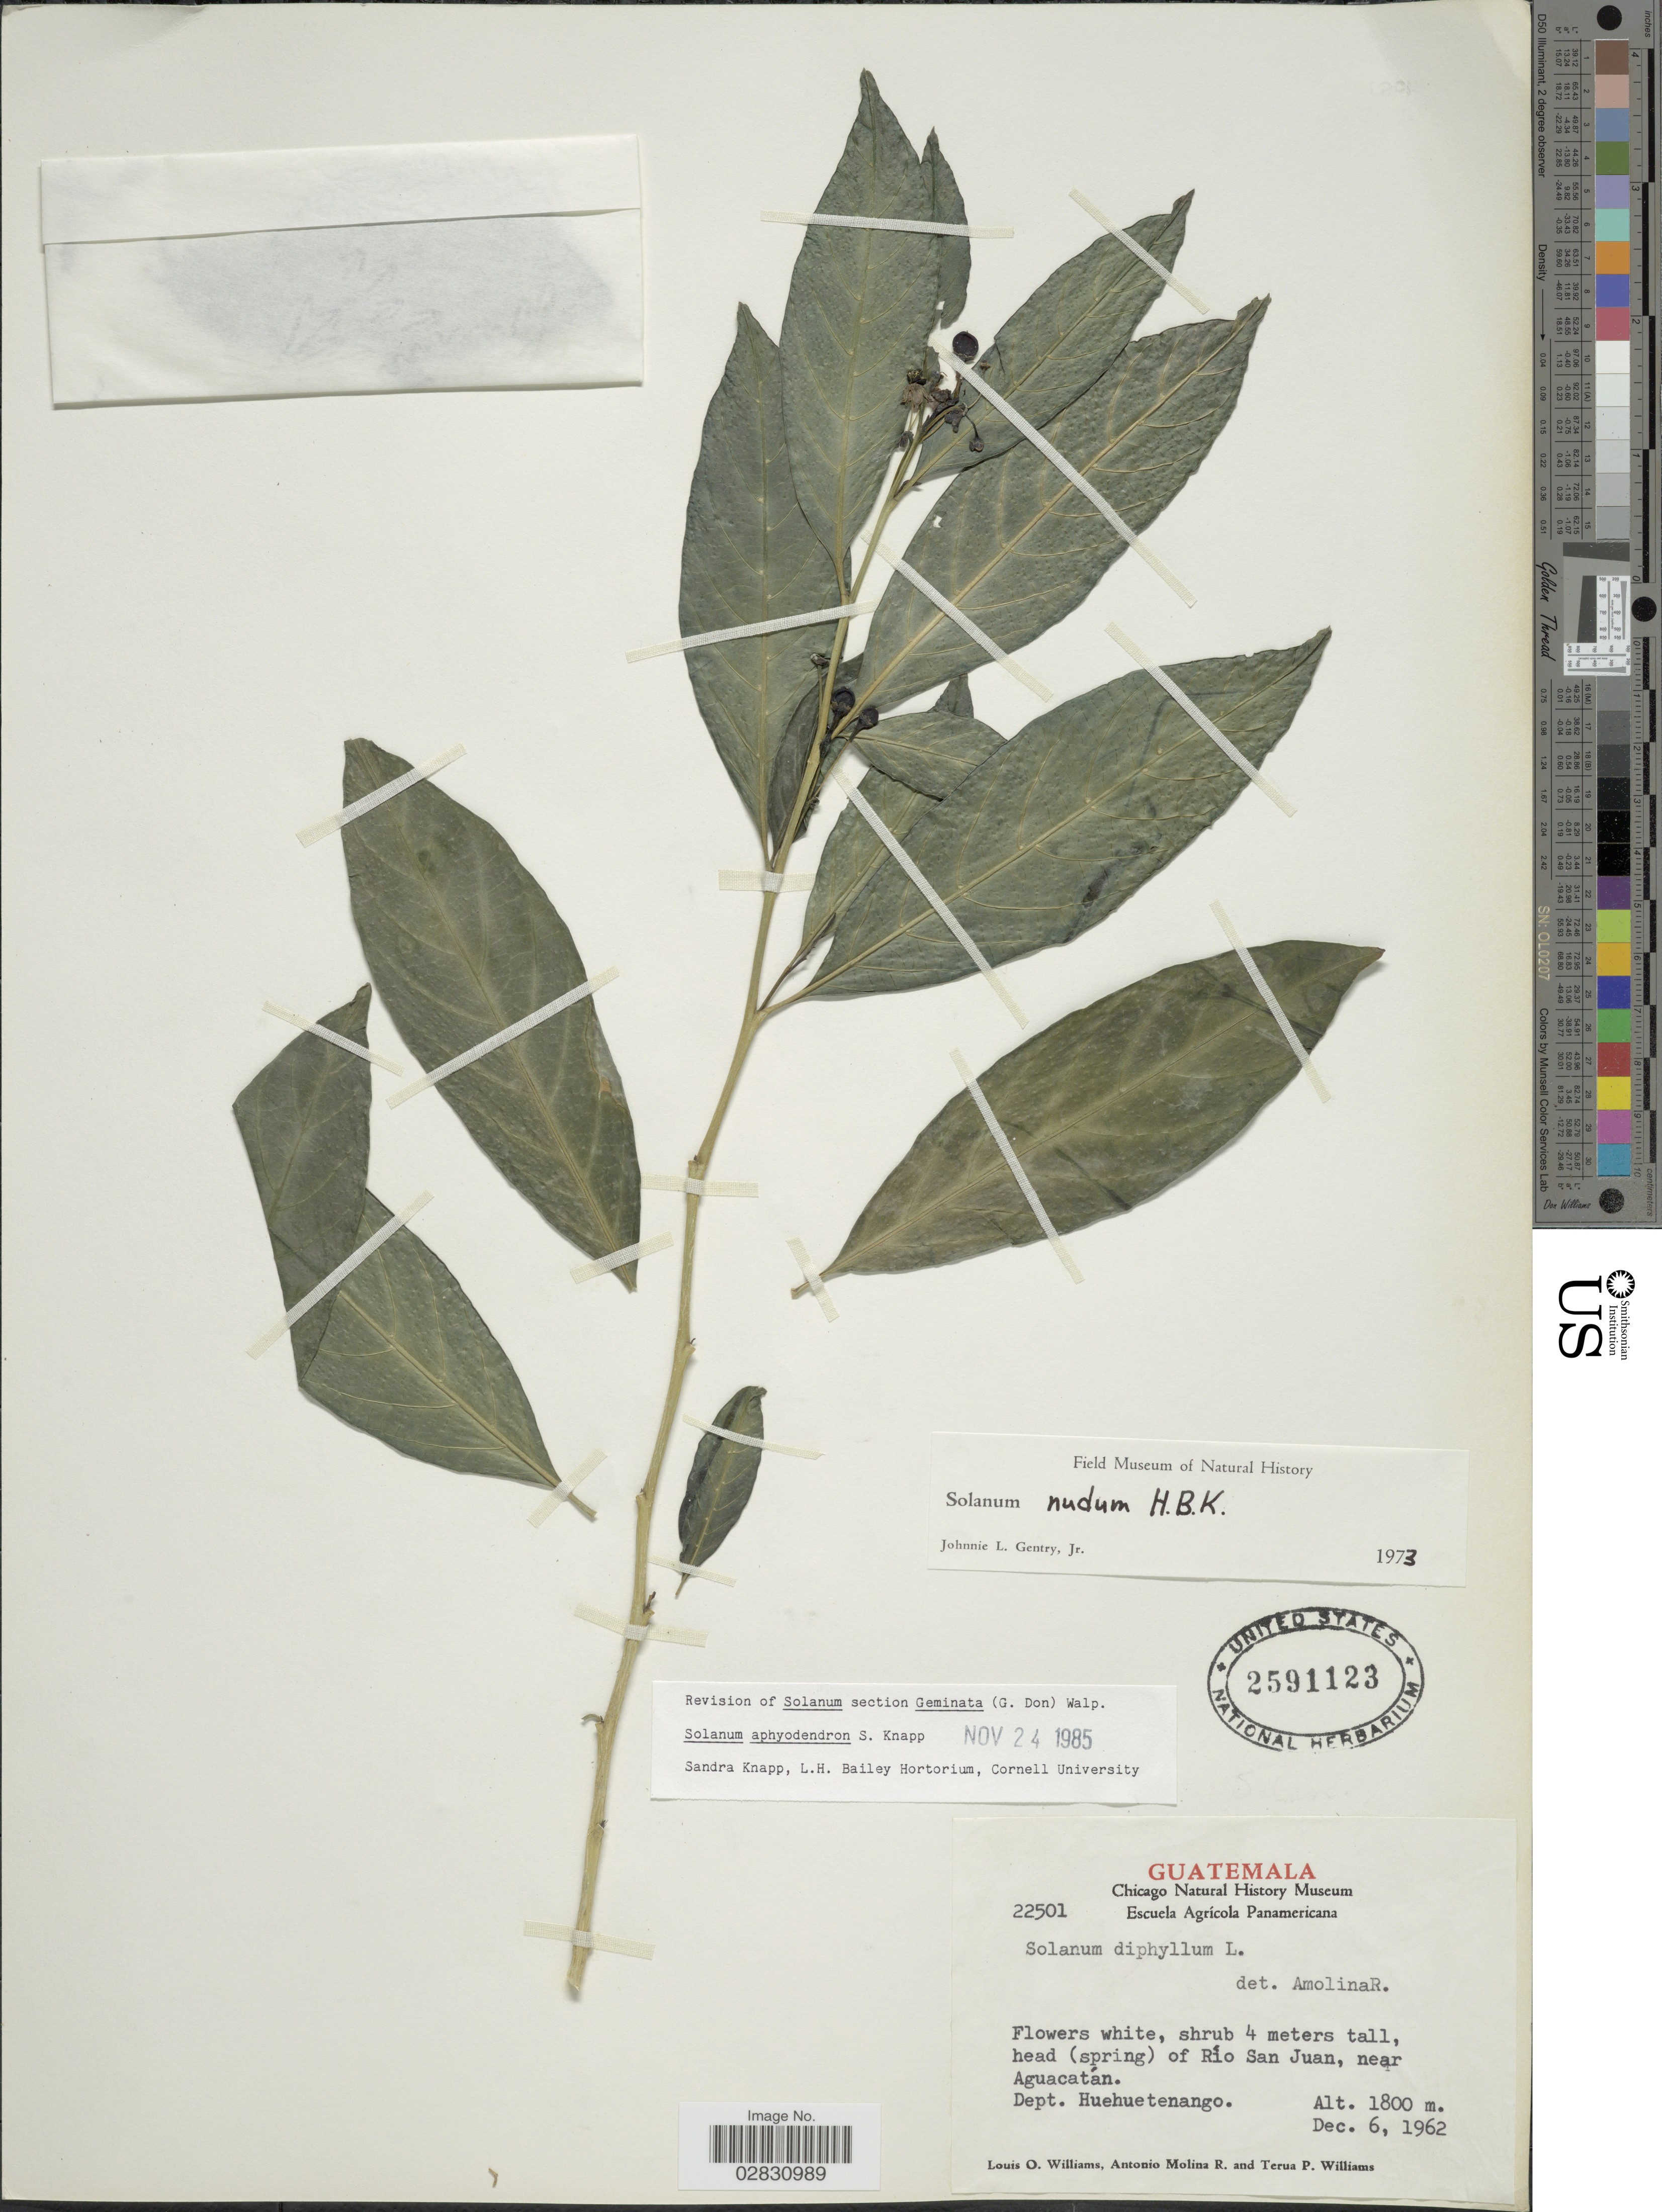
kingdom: Plantae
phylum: Tracheophyta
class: Magnoliopsida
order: Solanales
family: Solanaceae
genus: Solanum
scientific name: Solanum aphyodendron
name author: S. Knapp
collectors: L. O. Williams, A. Molina R. & T. Williams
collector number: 22501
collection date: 1962-12-06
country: Guatemala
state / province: Huehuetenango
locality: Head (spring) of Río San Juan, near Aguacatán. Dept. Huehuetenango.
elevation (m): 1800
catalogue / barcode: US 2591123